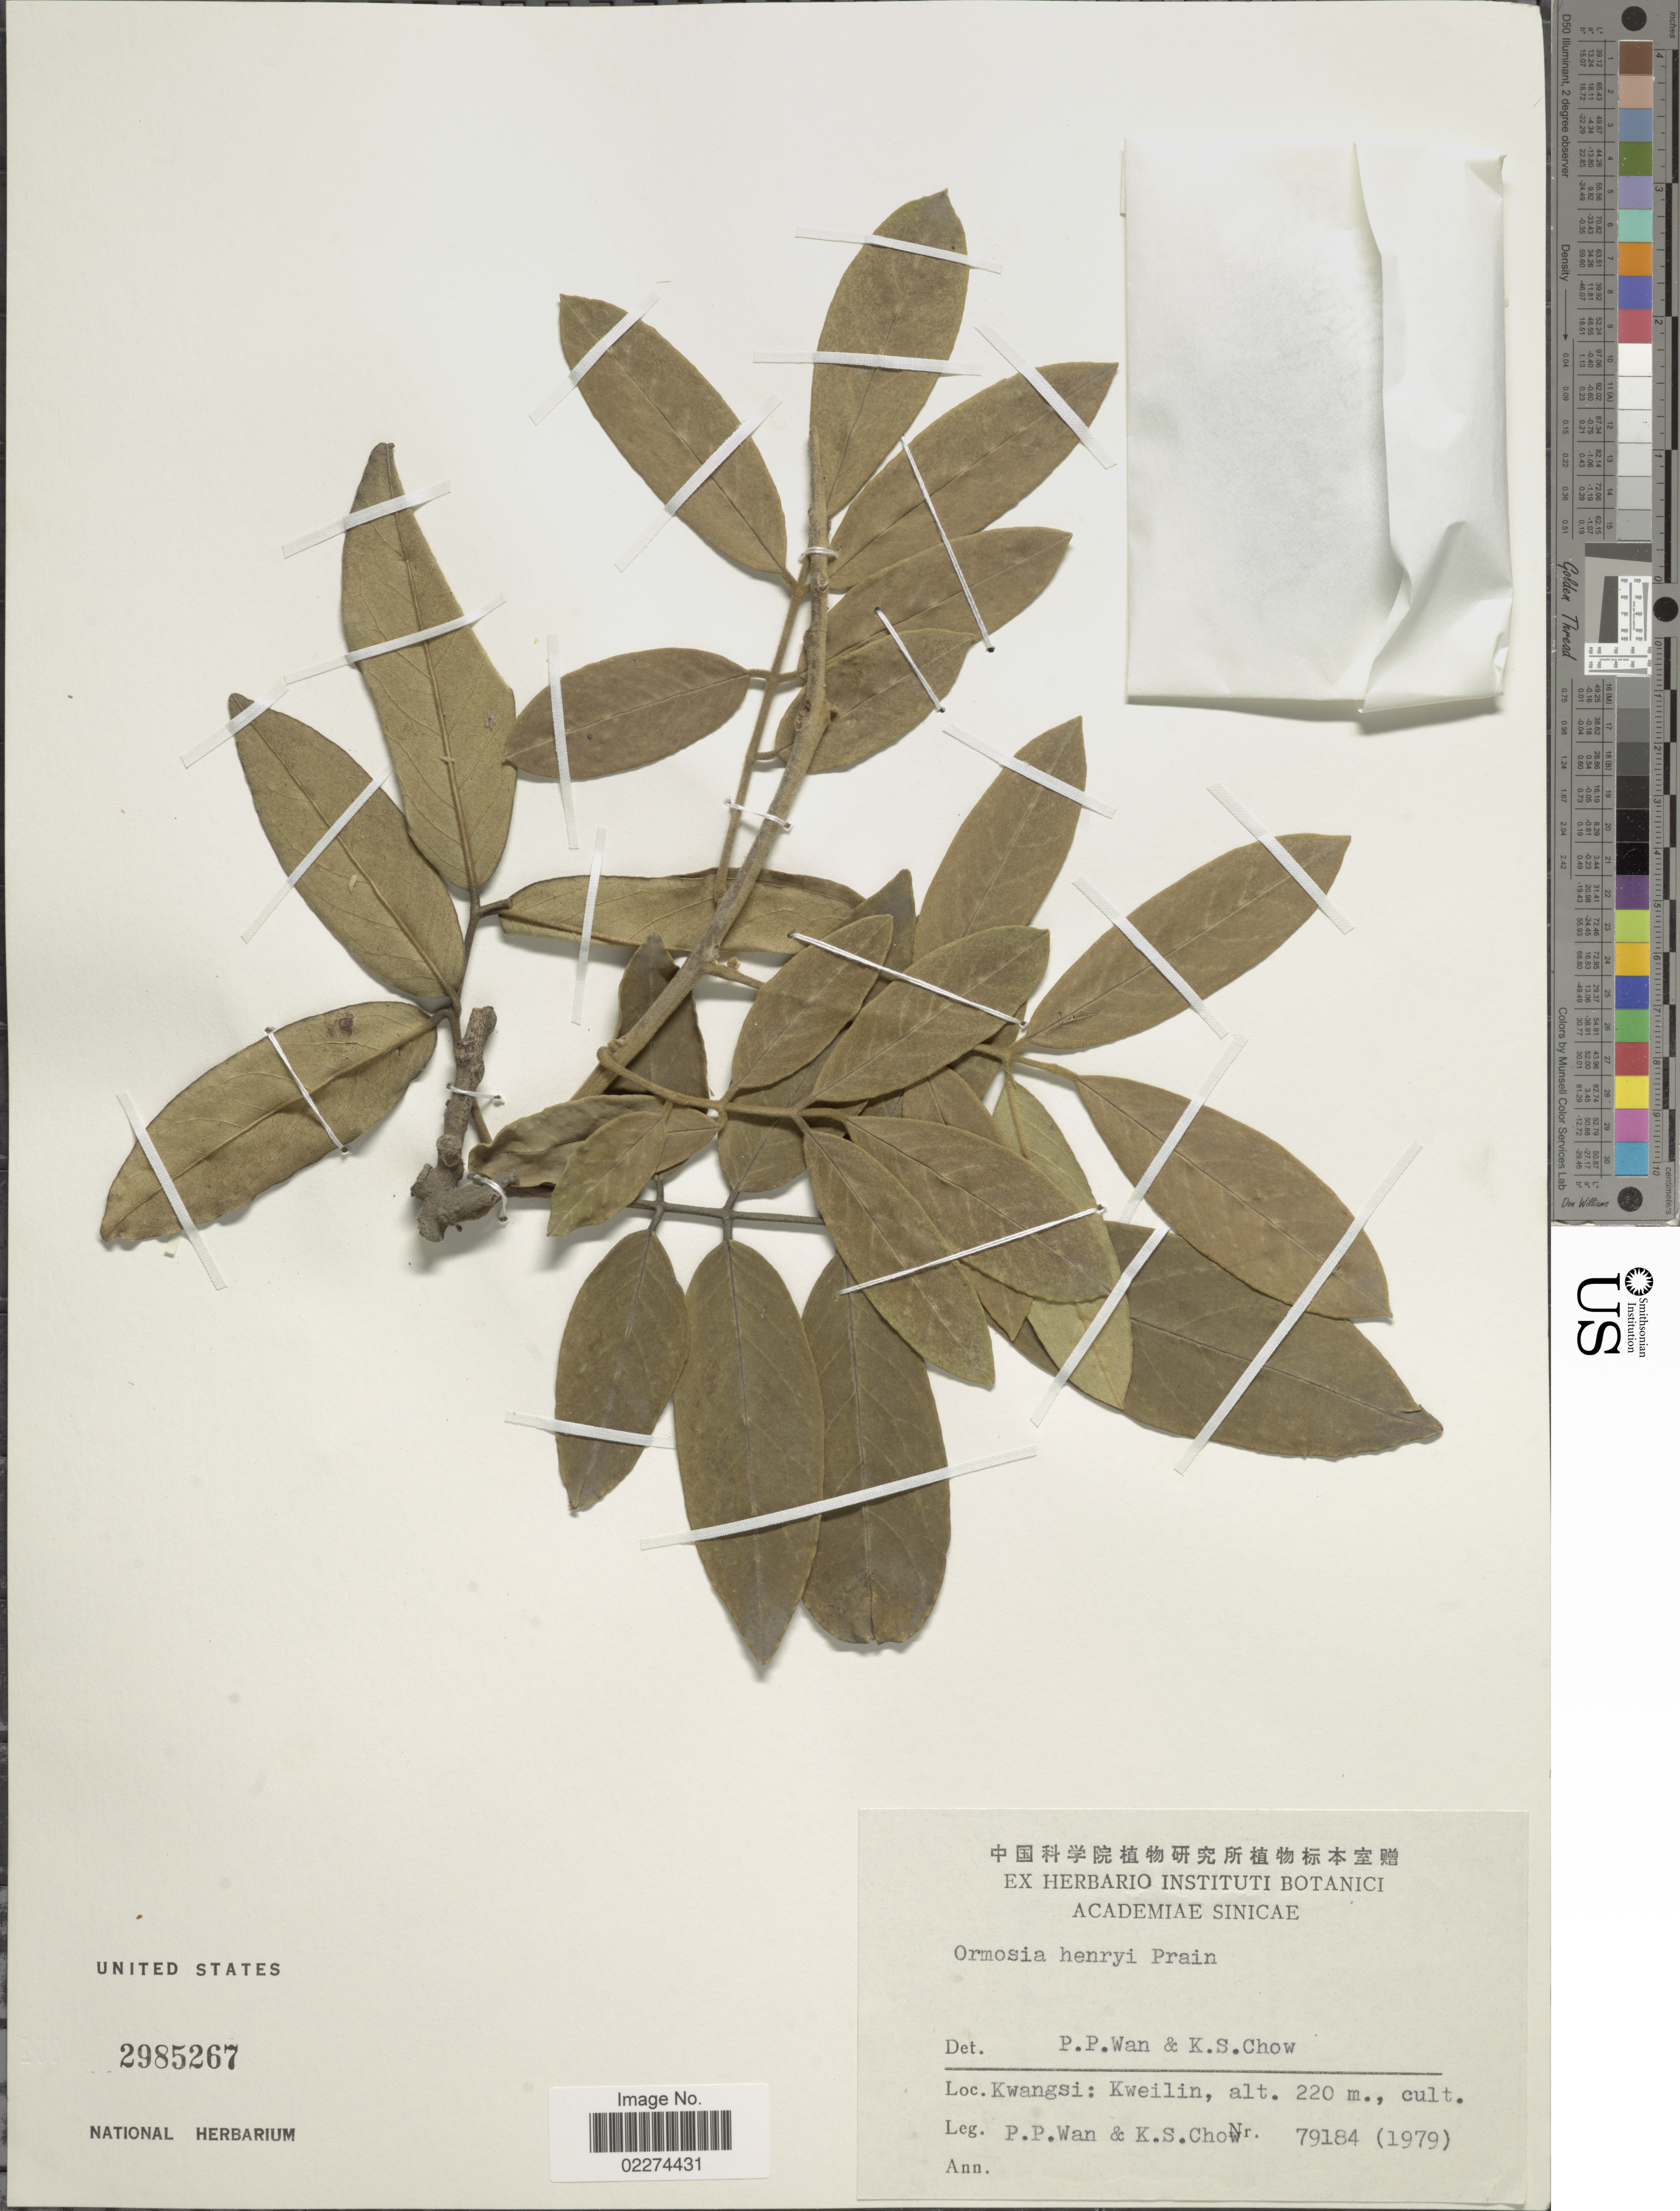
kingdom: Plantae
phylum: Tracheophyta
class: Magnoliopsida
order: Fabales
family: Fabaceae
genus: Ormosia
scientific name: Ormosia henryi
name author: Prain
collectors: P. Wan & K. S. Chow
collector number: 79184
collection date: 1979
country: China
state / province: Guangxi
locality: Kwangsi: Kweilin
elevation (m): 220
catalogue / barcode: US 2985267